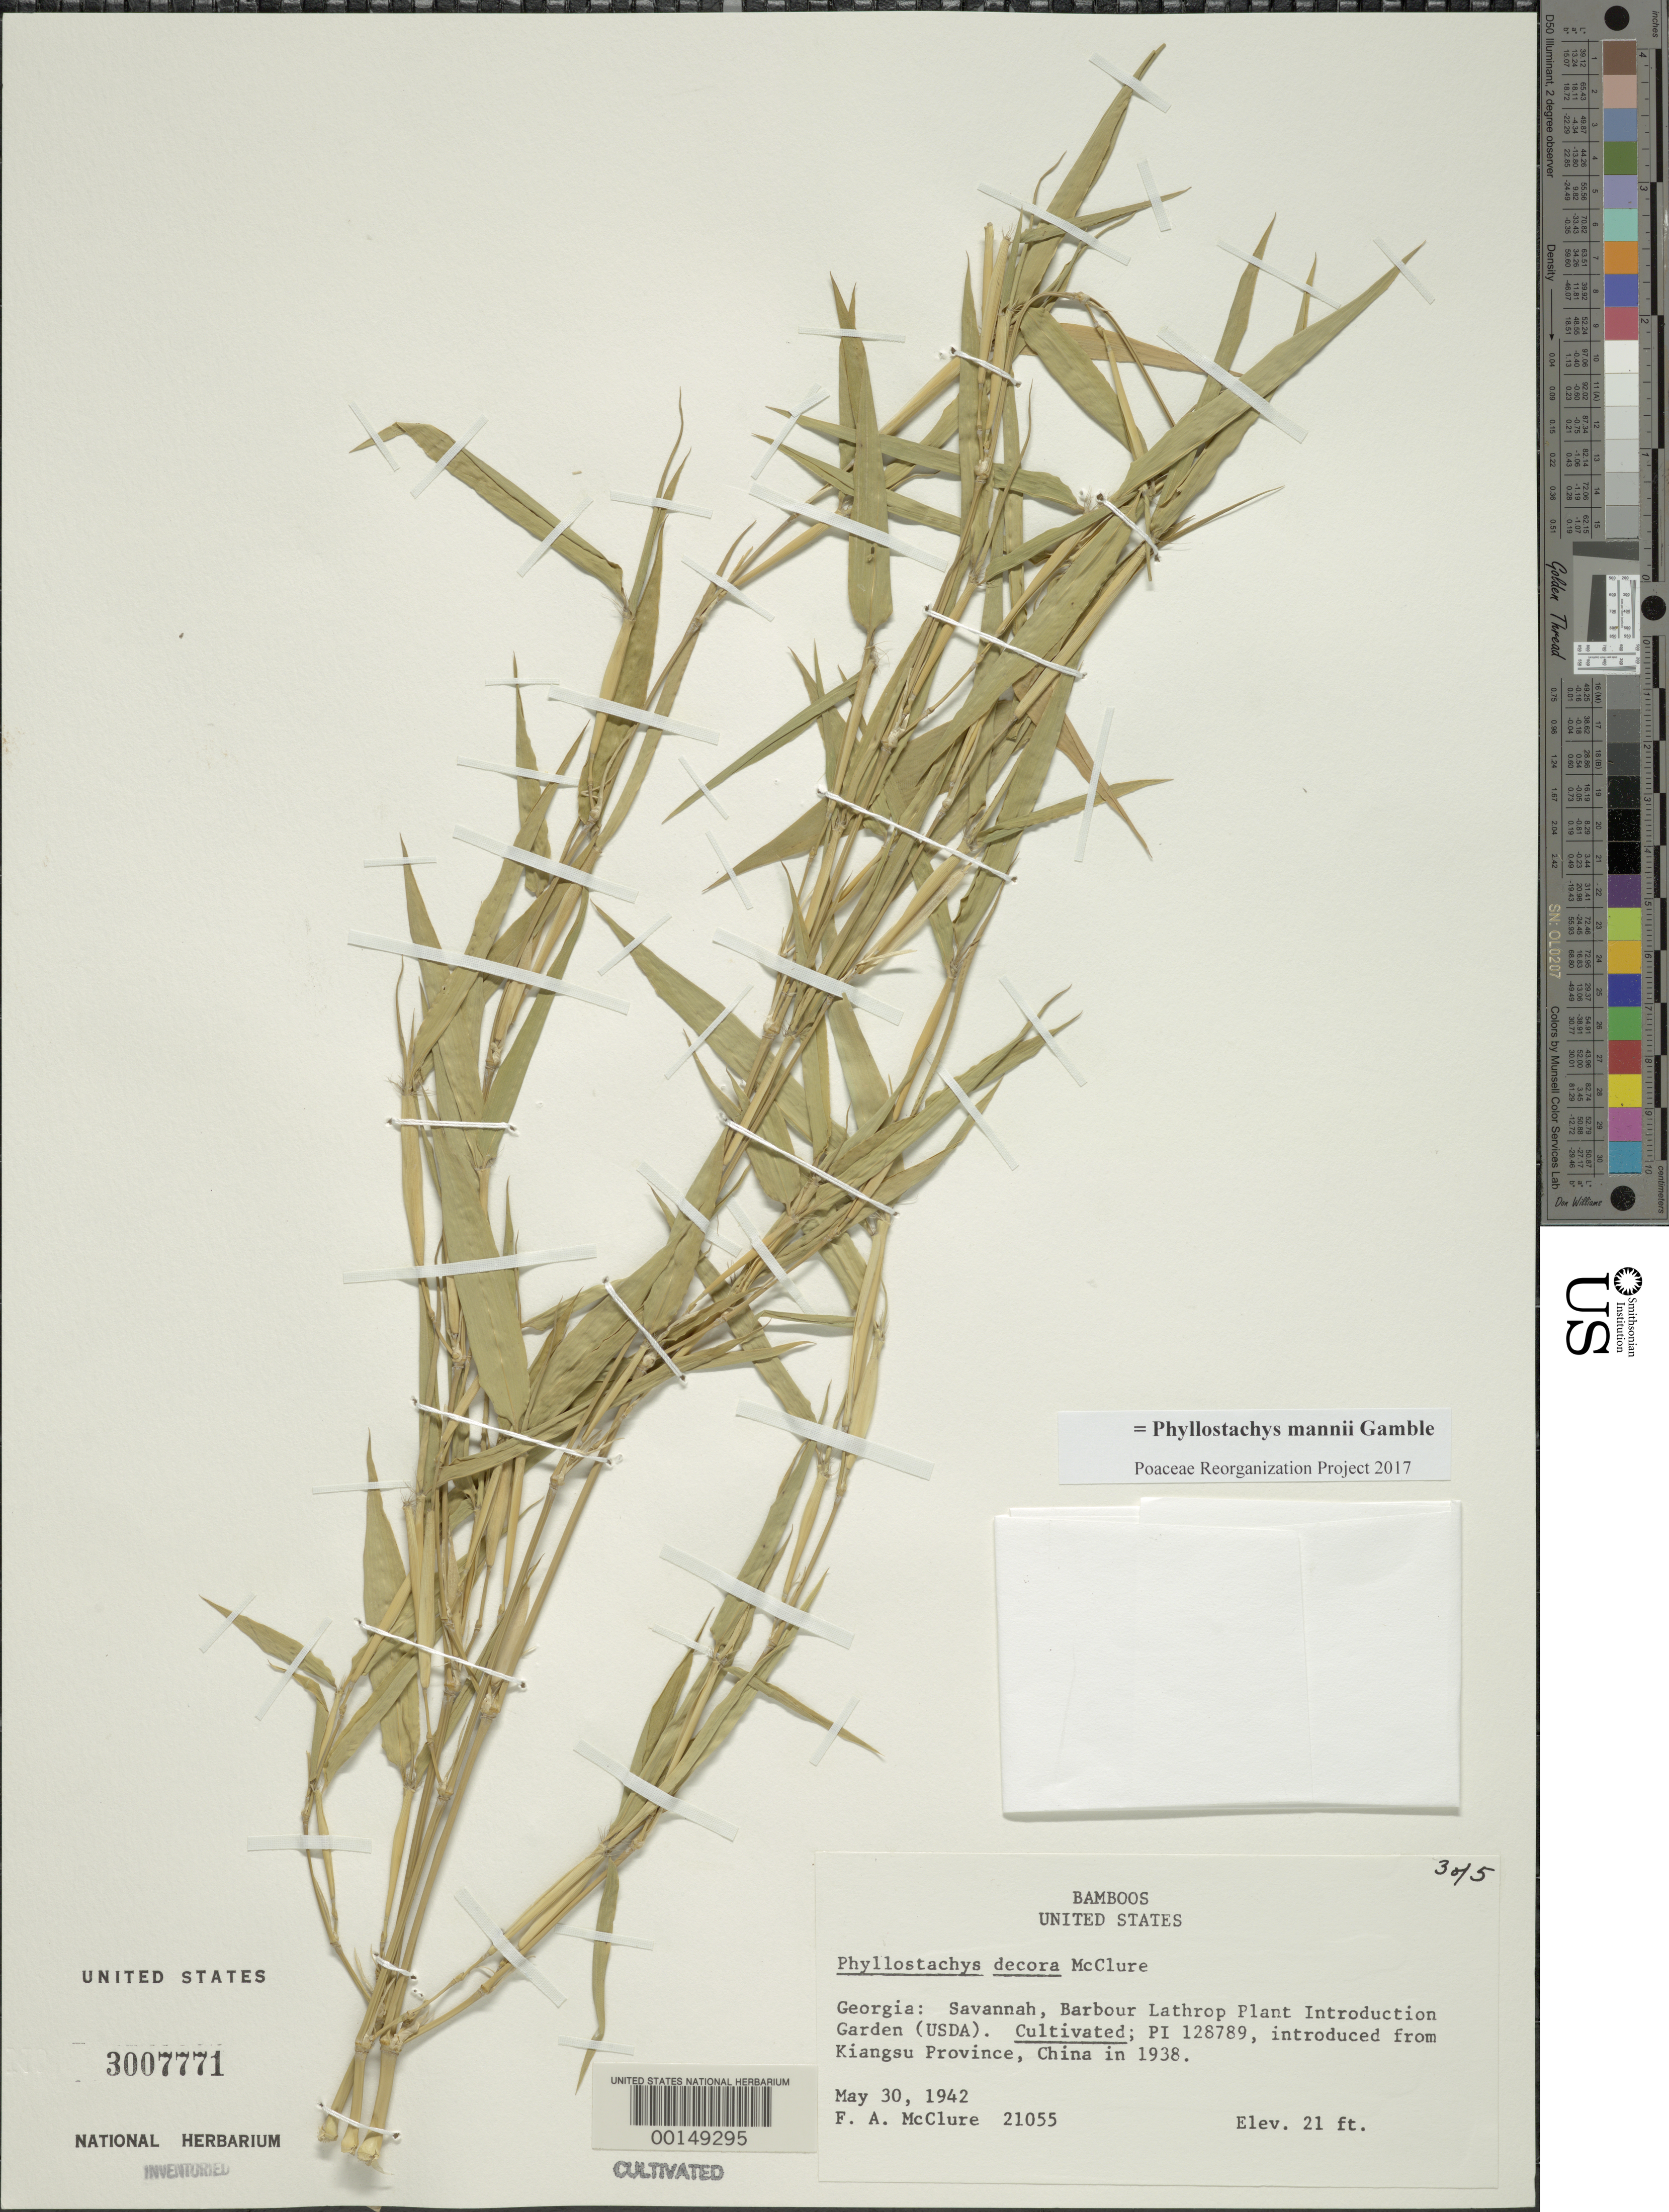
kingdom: Plantae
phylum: Tracheophyta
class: Liliopsida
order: Poales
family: Poaceae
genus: Phyllostachys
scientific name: Phyllostachys mannii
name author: Gamble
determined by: Poaceae Reorganization Project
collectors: F. A. McClure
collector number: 21055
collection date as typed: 30 May 1942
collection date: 1942-05-30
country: United States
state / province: Georgia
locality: Savannah, barbour lathrop p.i. garden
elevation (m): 6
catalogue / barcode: US 3007771